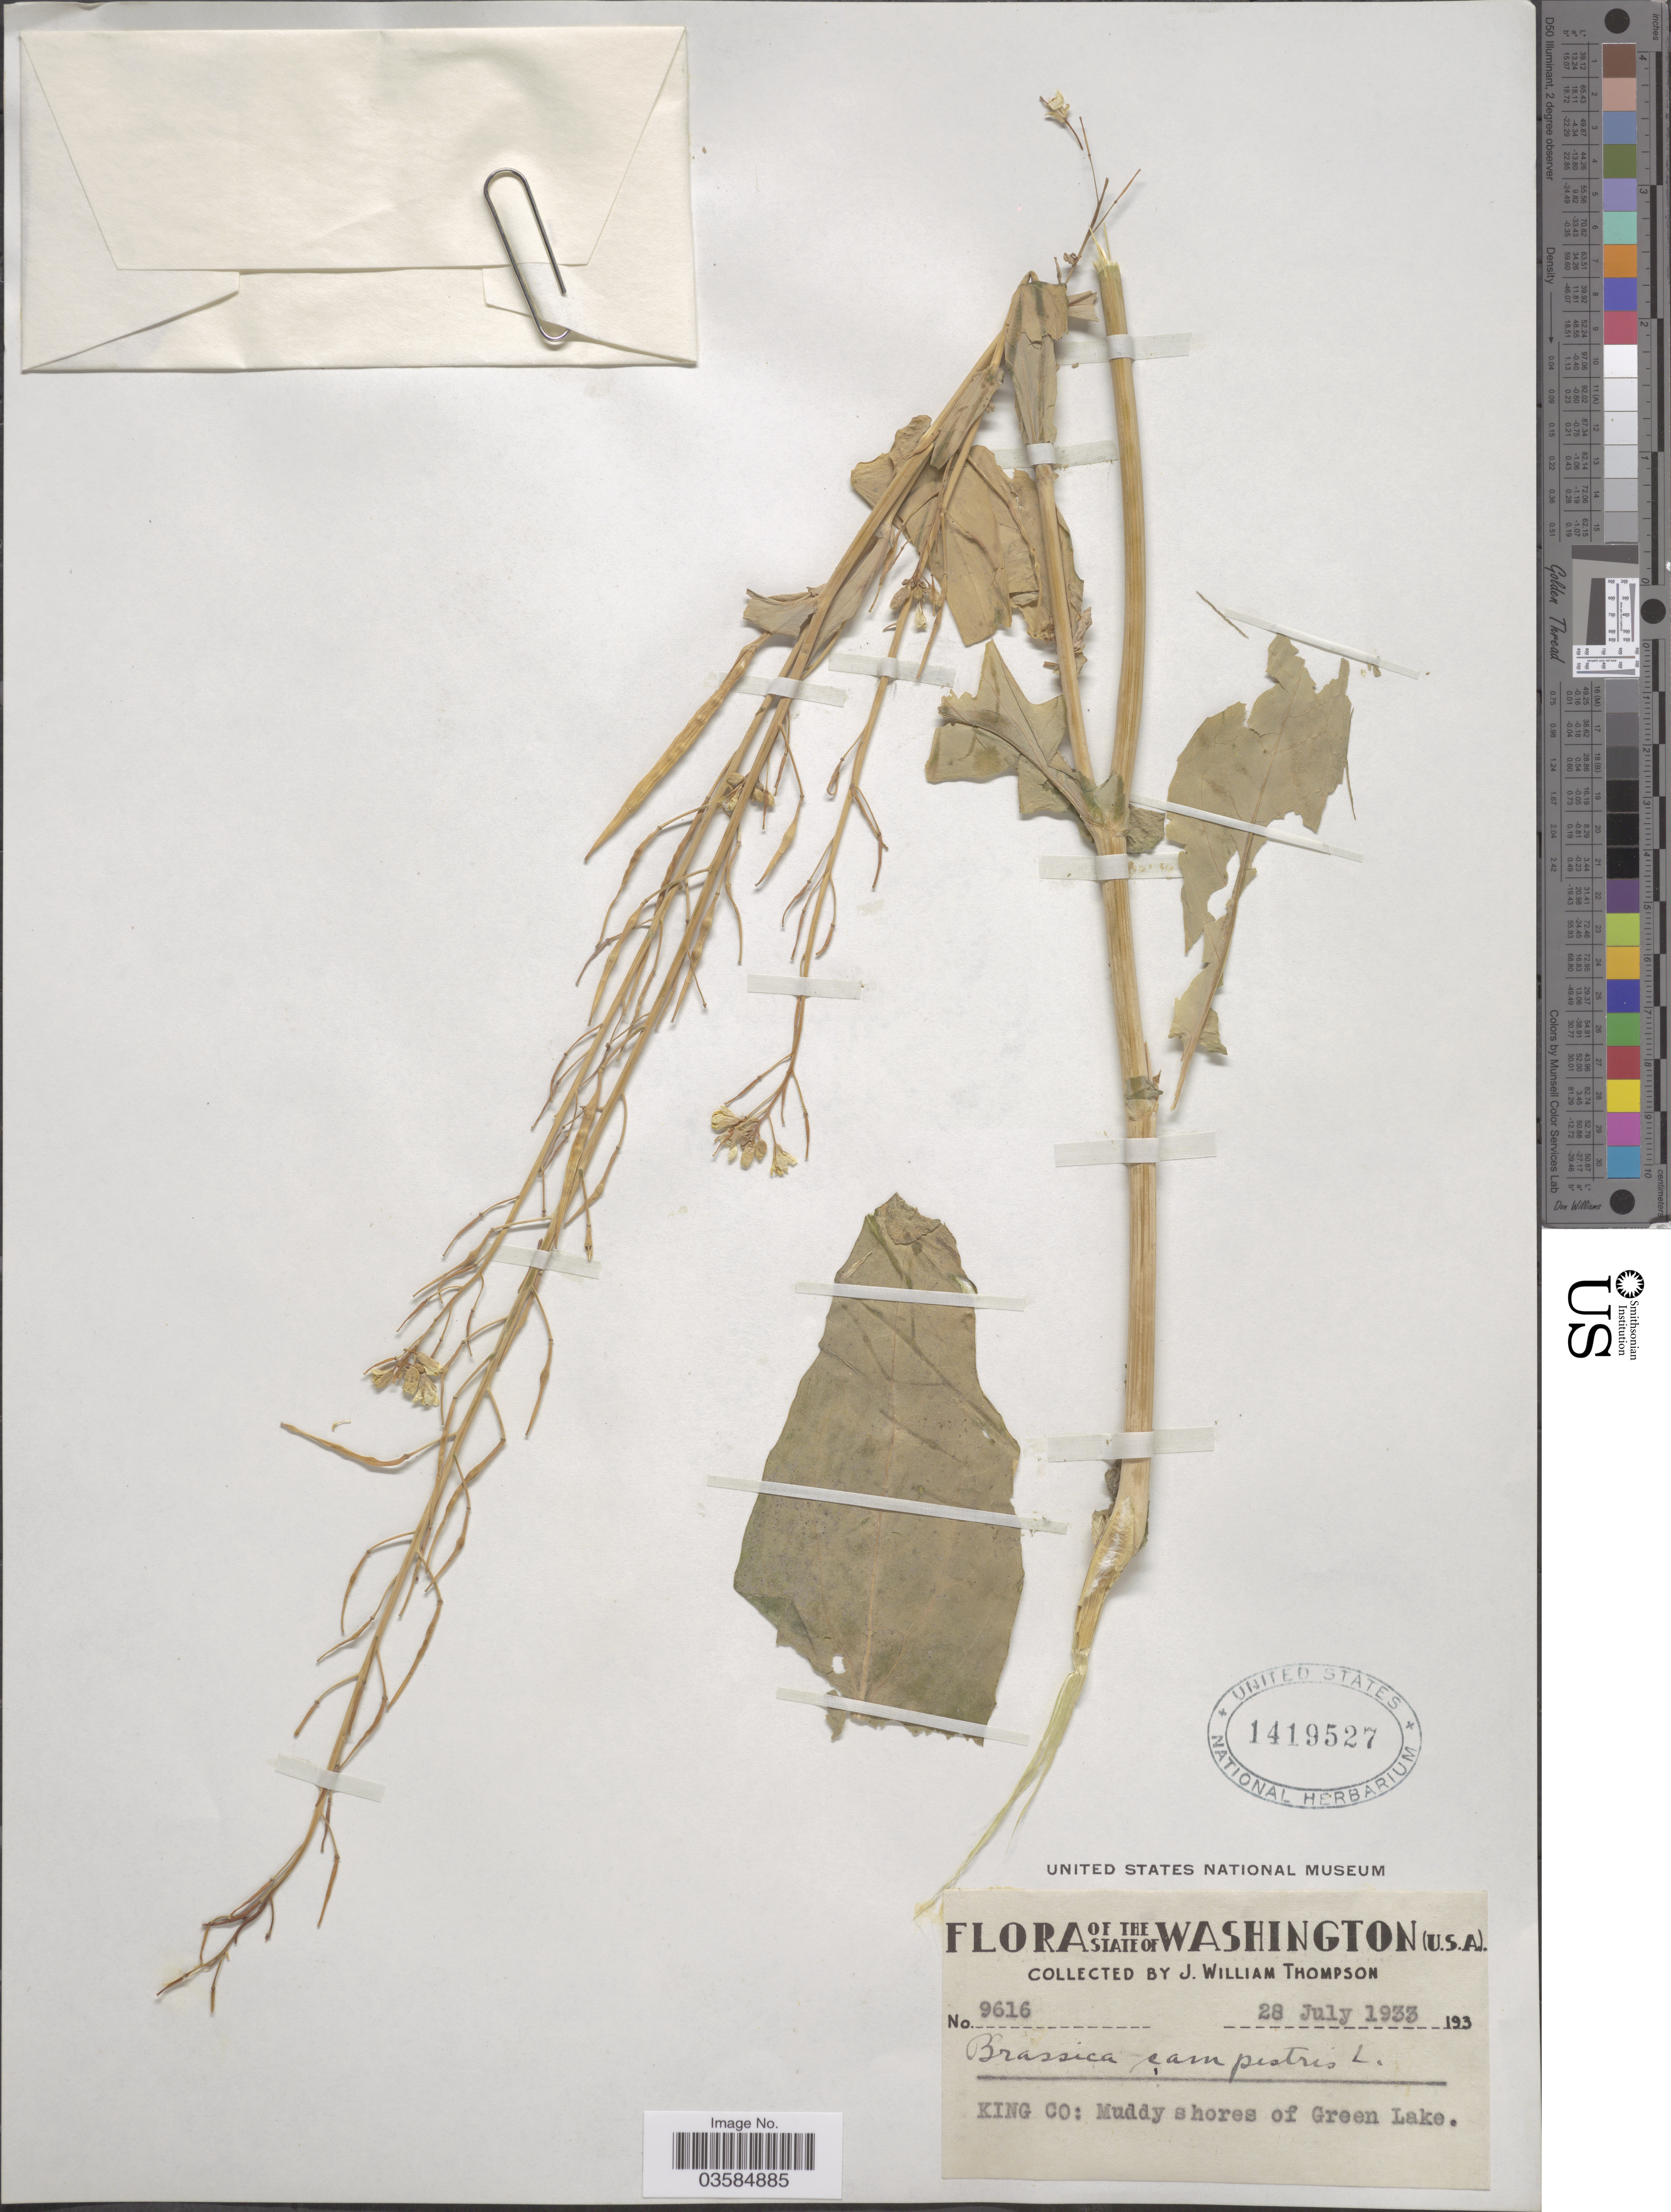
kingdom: Plantae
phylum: Tracheophyta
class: Magnoliopsida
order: Brassicales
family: Brassicaceae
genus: Brassica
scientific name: Brassica campestris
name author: L.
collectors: J. W. Thompson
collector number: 9616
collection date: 1933-07-28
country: United States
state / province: Washington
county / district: King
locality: King Co: Muddy shores of Green Lake.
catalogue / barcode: US 1419527